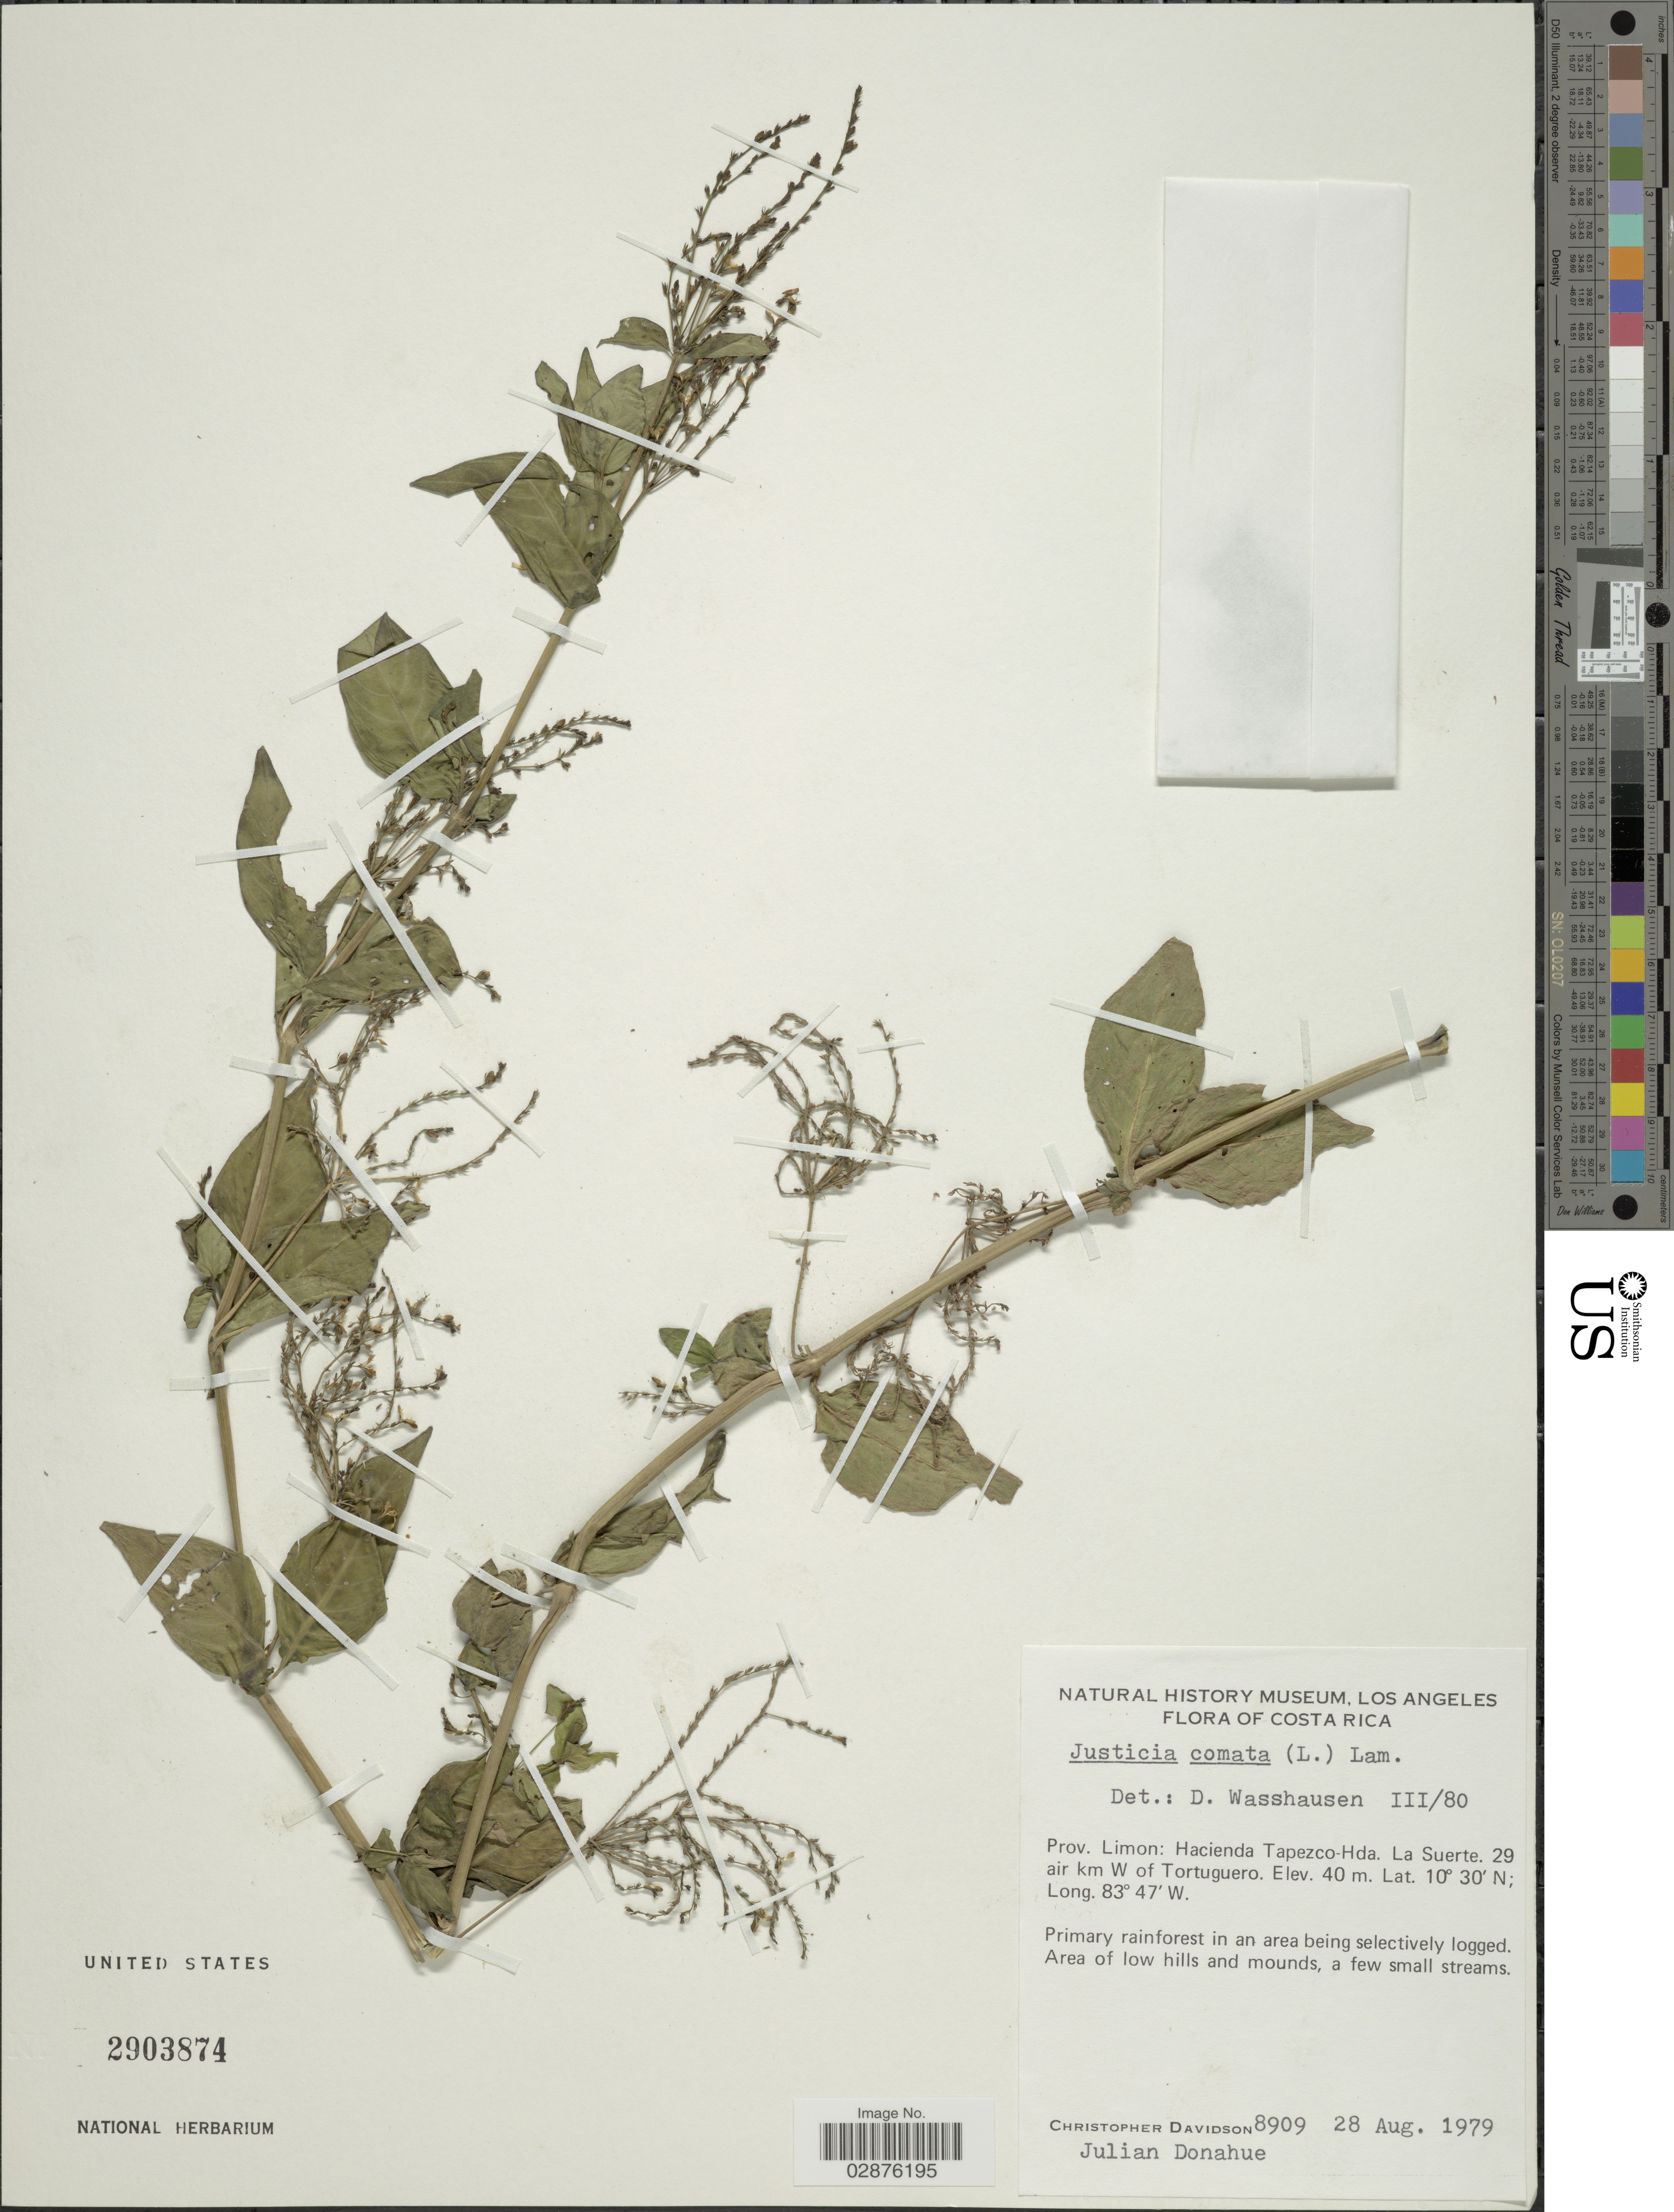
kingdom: Plantae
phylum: Tracheophyta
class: Magnoliopsida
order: Lamiales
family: Acanthaceae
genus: Justicia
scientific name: Justicia comata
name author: (L.) Lam.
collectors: C. Davidson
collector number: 8909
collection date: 1979-08-28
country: Costa Rica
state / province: Limón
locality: Prov. Limon: Hacienda Tapezco-Hda. La Suerte. 29 air km W of Tortuguero.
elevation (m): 40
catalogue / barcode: US 2903874